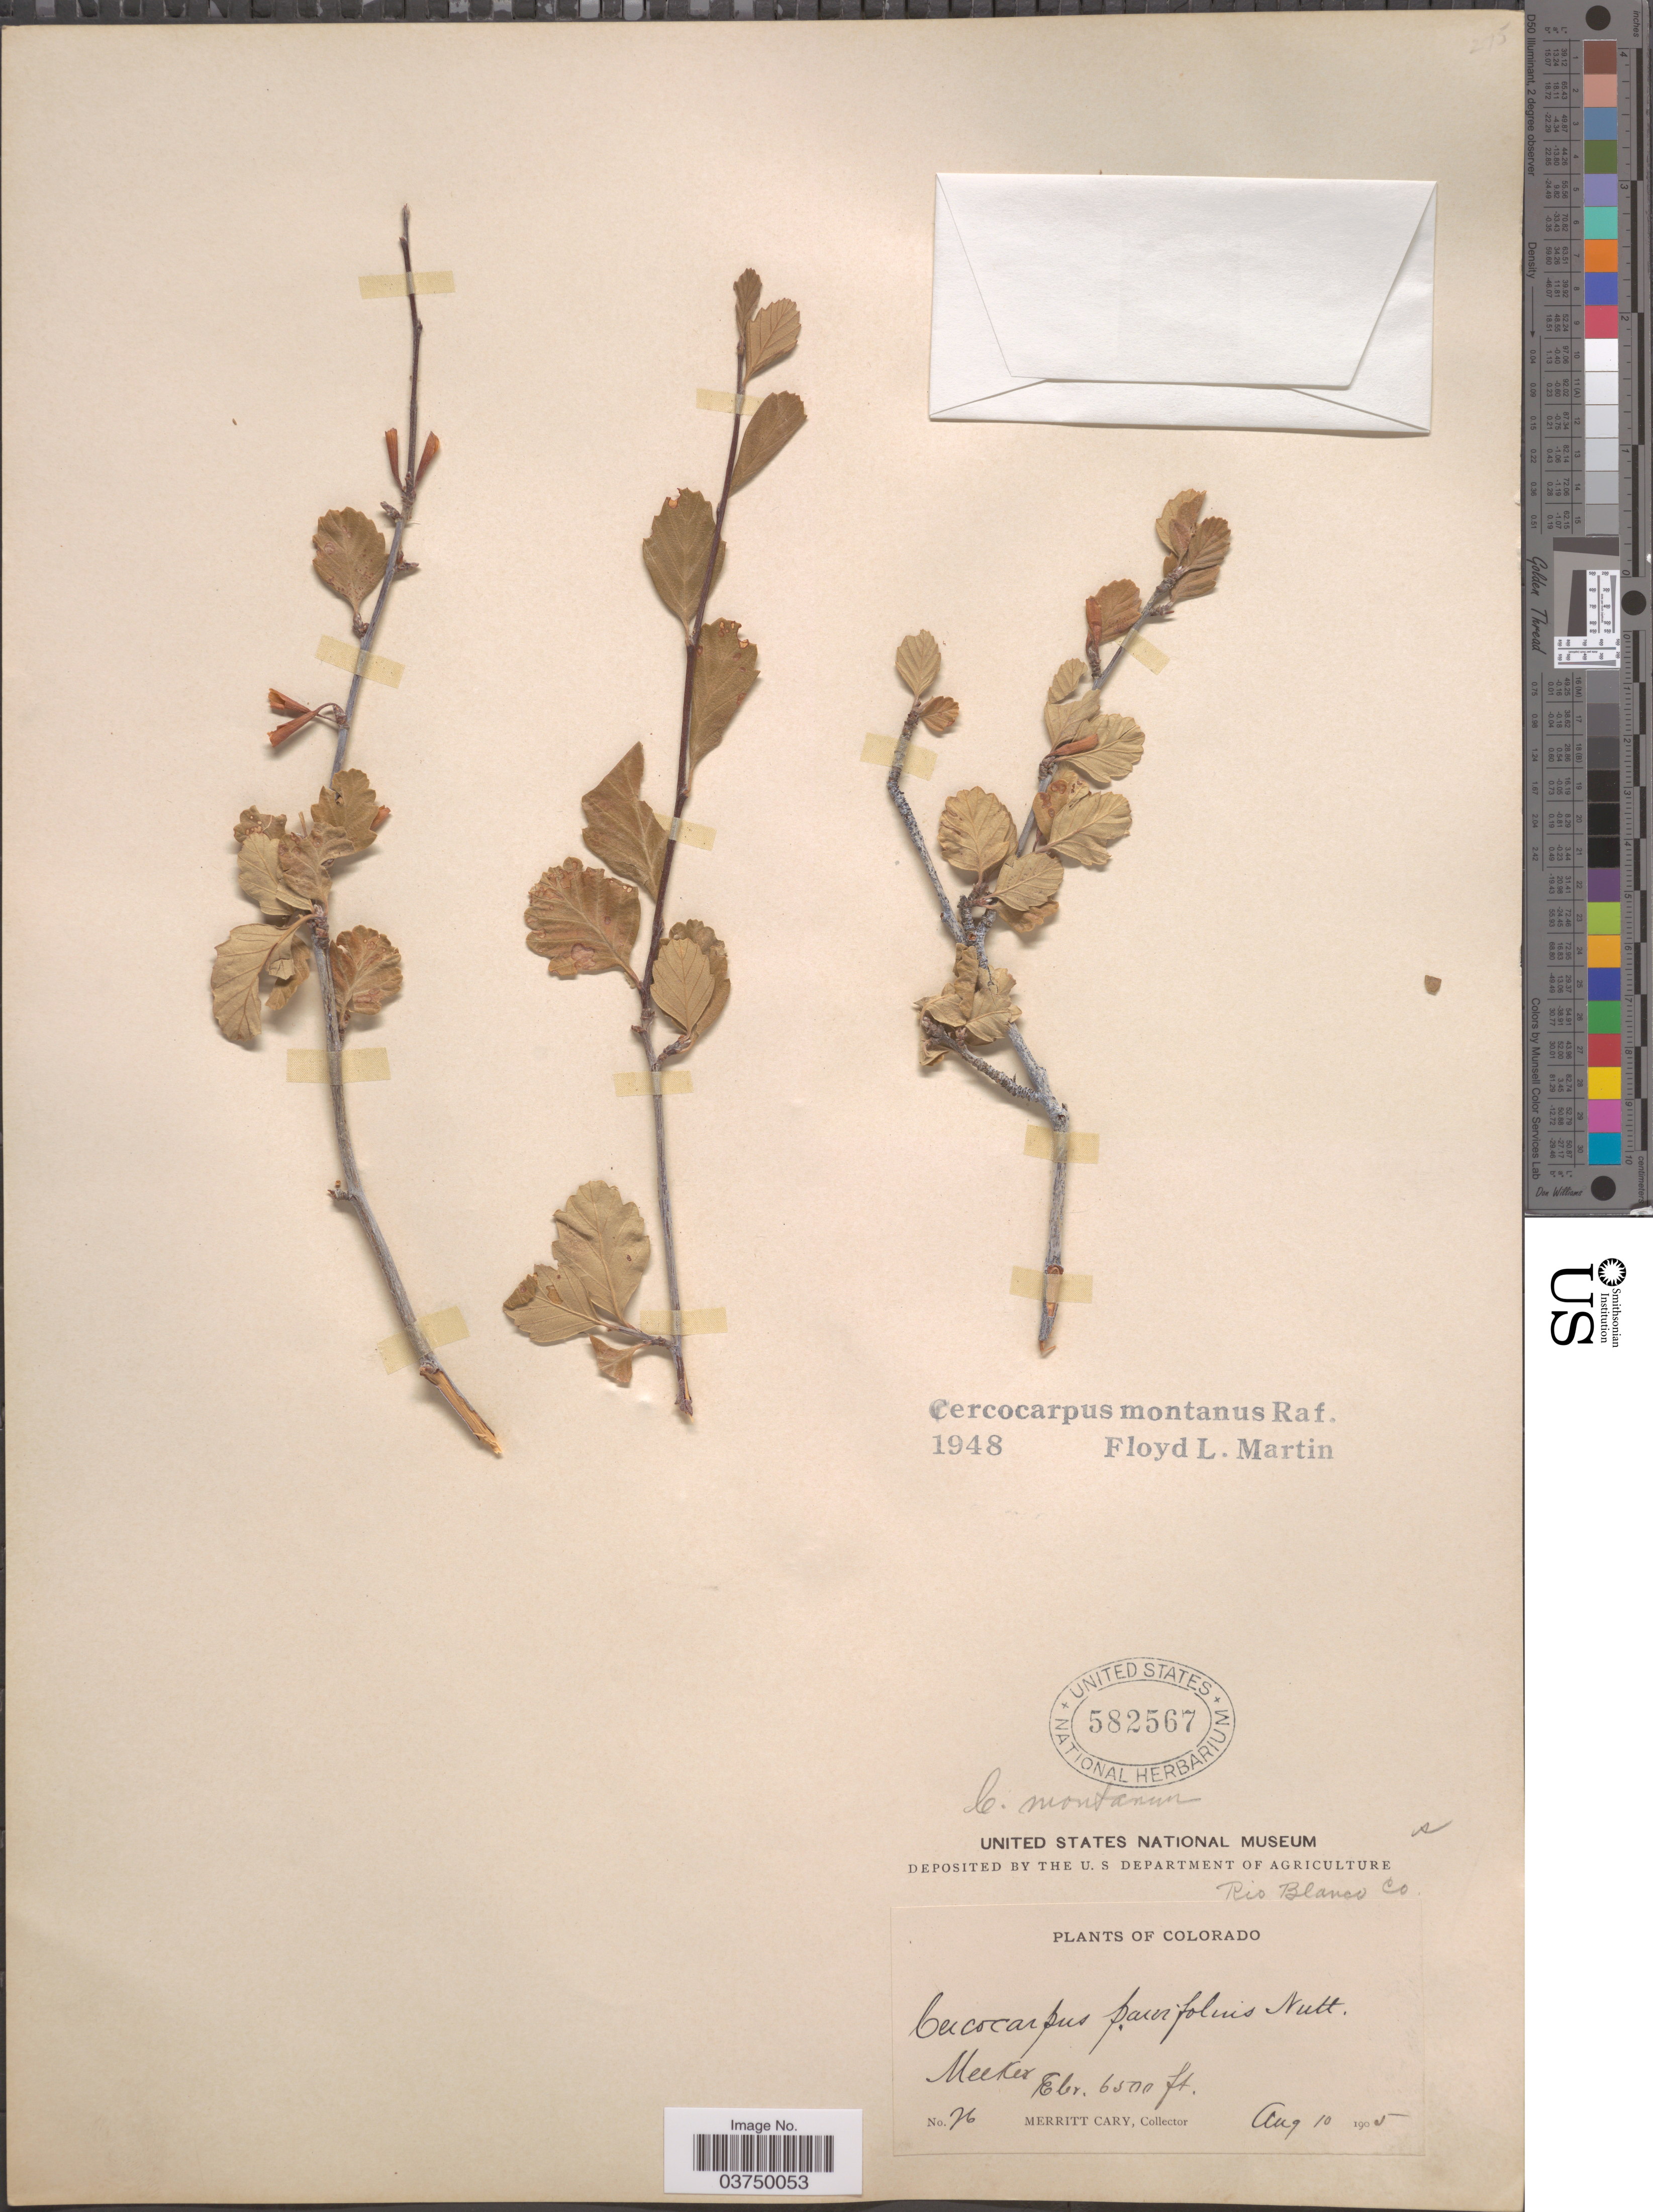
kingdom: Plantae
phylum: Tracheophyta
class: Magnoliopsida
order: Rosales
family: Rosaceae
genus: Cercocarpus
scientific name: Cercocarpus montanus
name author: Raf.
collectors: M. Cary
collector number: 26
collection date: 1905-08-10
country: United States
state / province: Colorado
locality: Meeks. Rio Blanco Co.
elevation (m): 1981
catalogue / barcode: US 582567